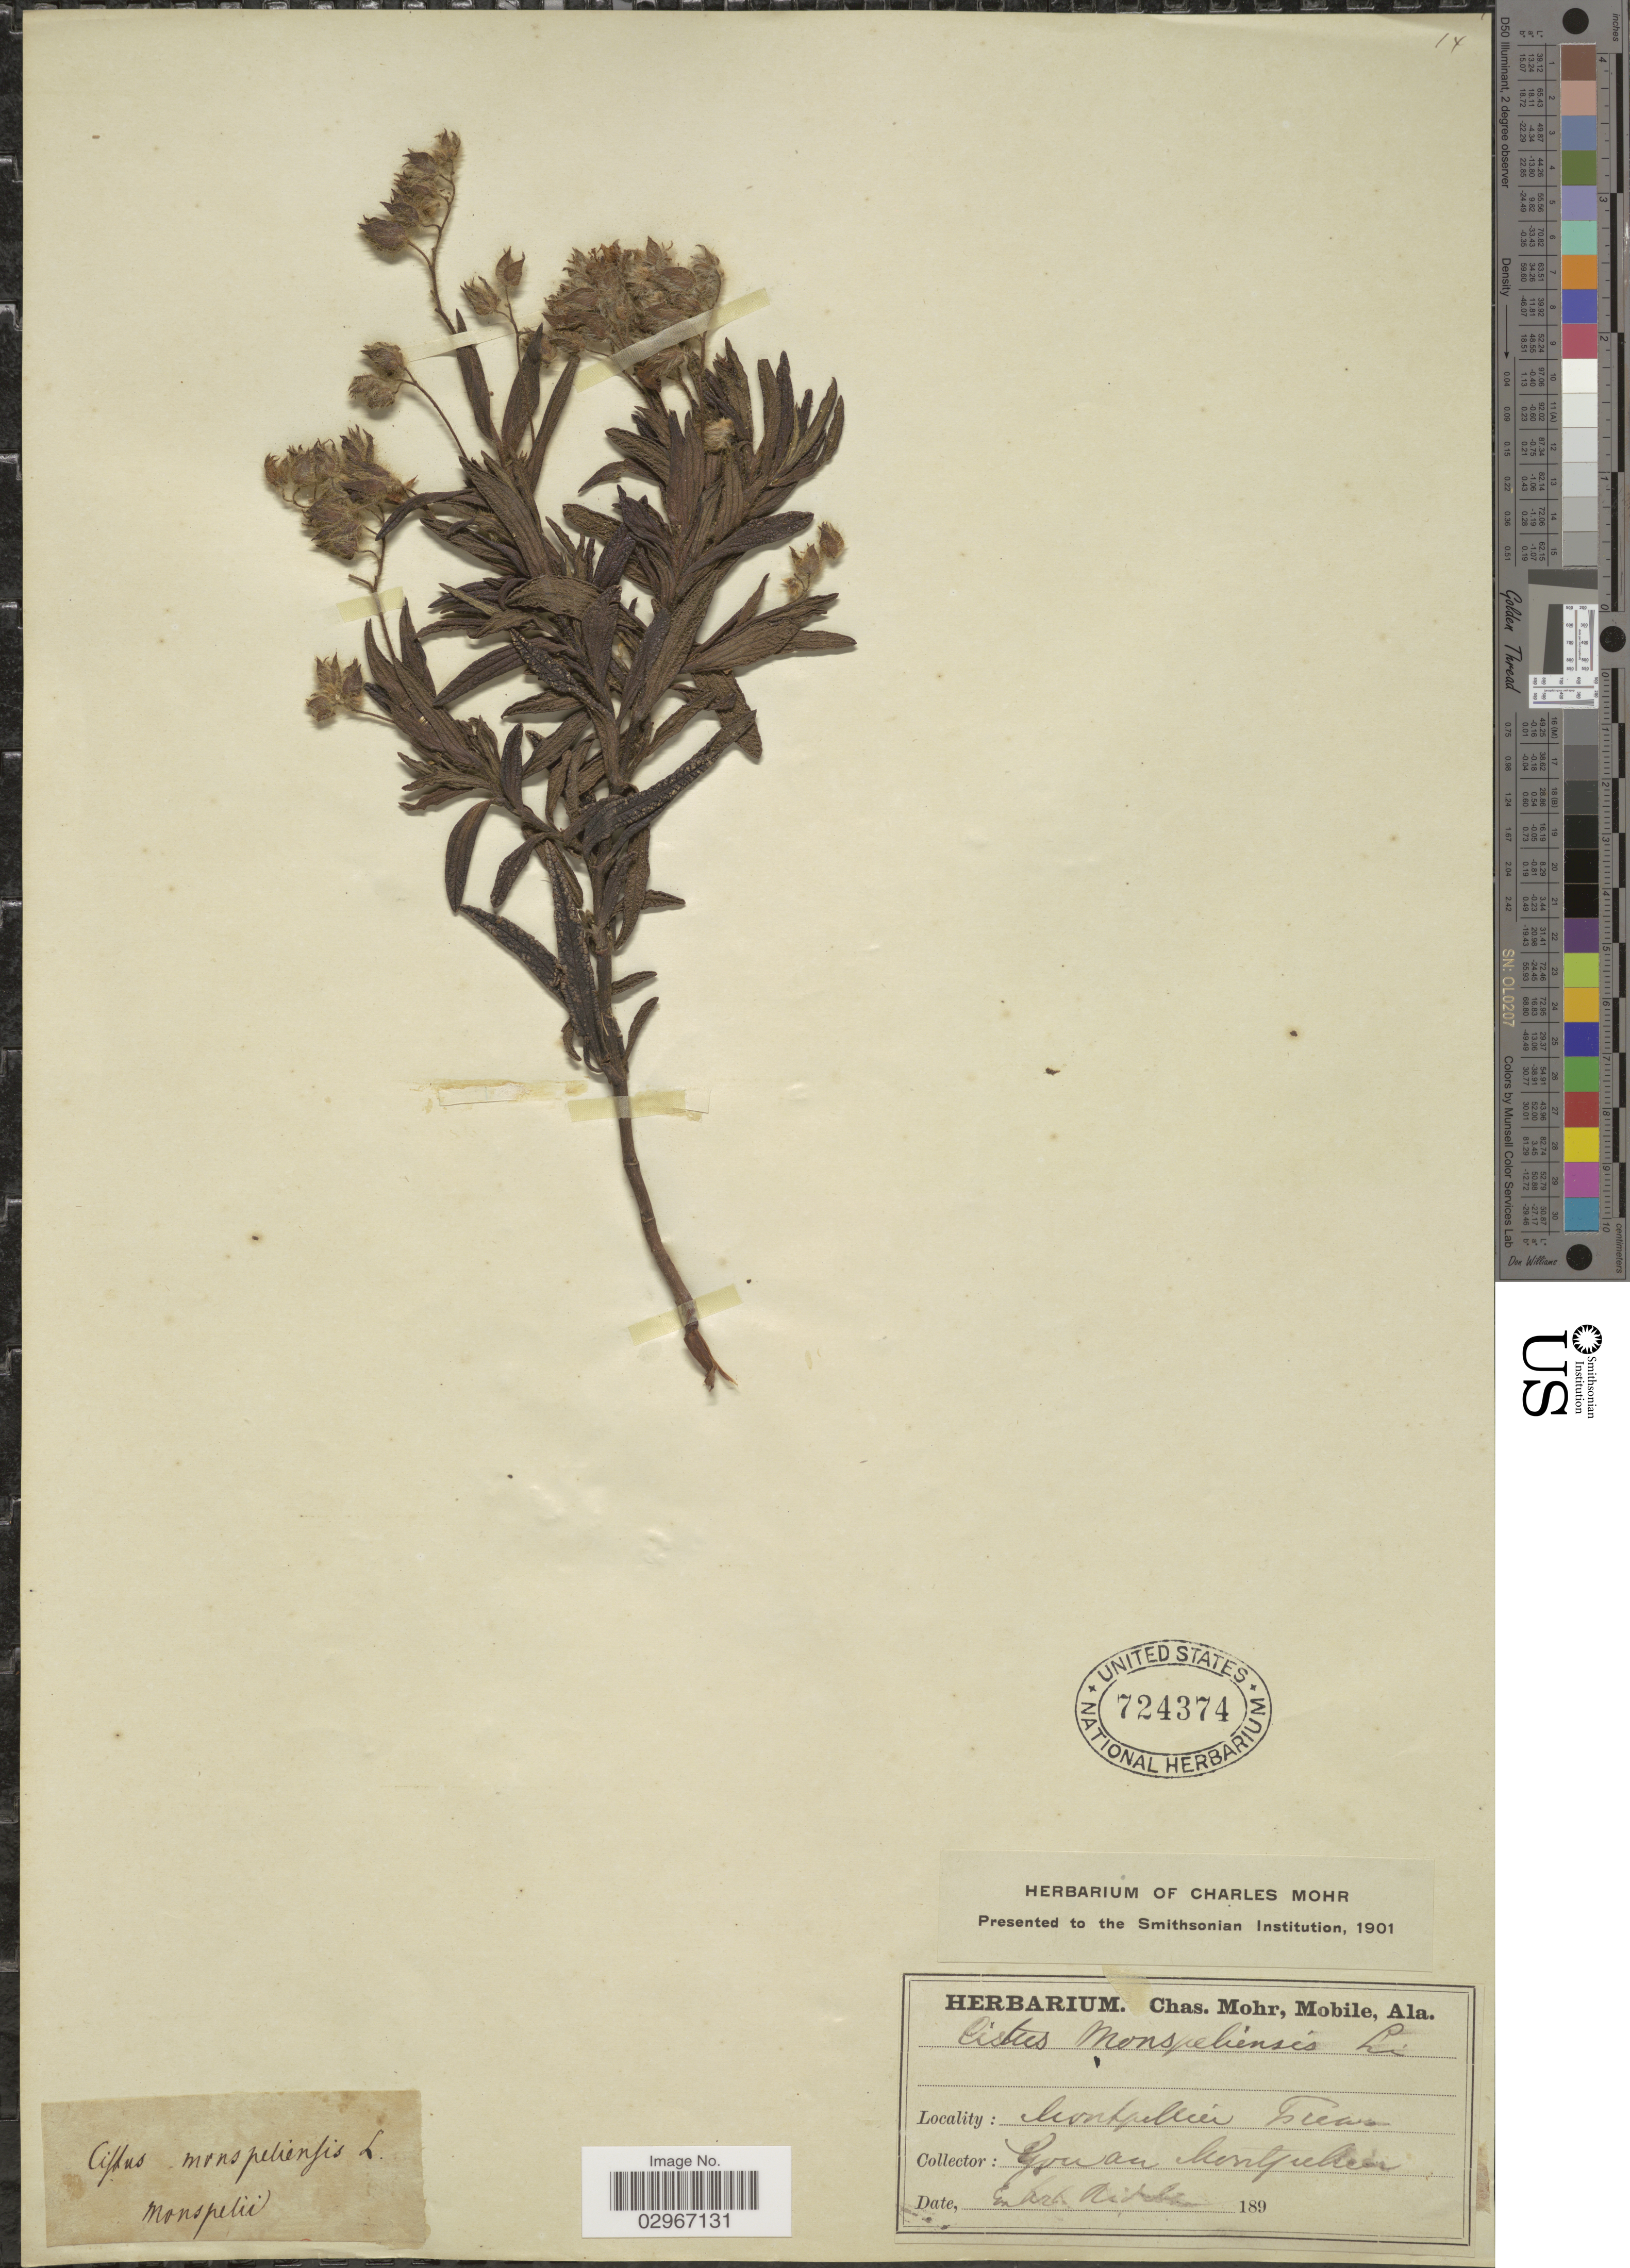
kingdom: Plantae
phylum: Tracheophyta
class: Magnoliopsida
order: Malvales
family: Cistaceae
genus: Cistus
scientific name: Cistus monspeliensis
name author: L.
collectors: ex herb. Ridele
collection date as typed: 189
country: France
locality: Gouvan [interpreted] Montpellier.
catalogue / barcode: US 724374